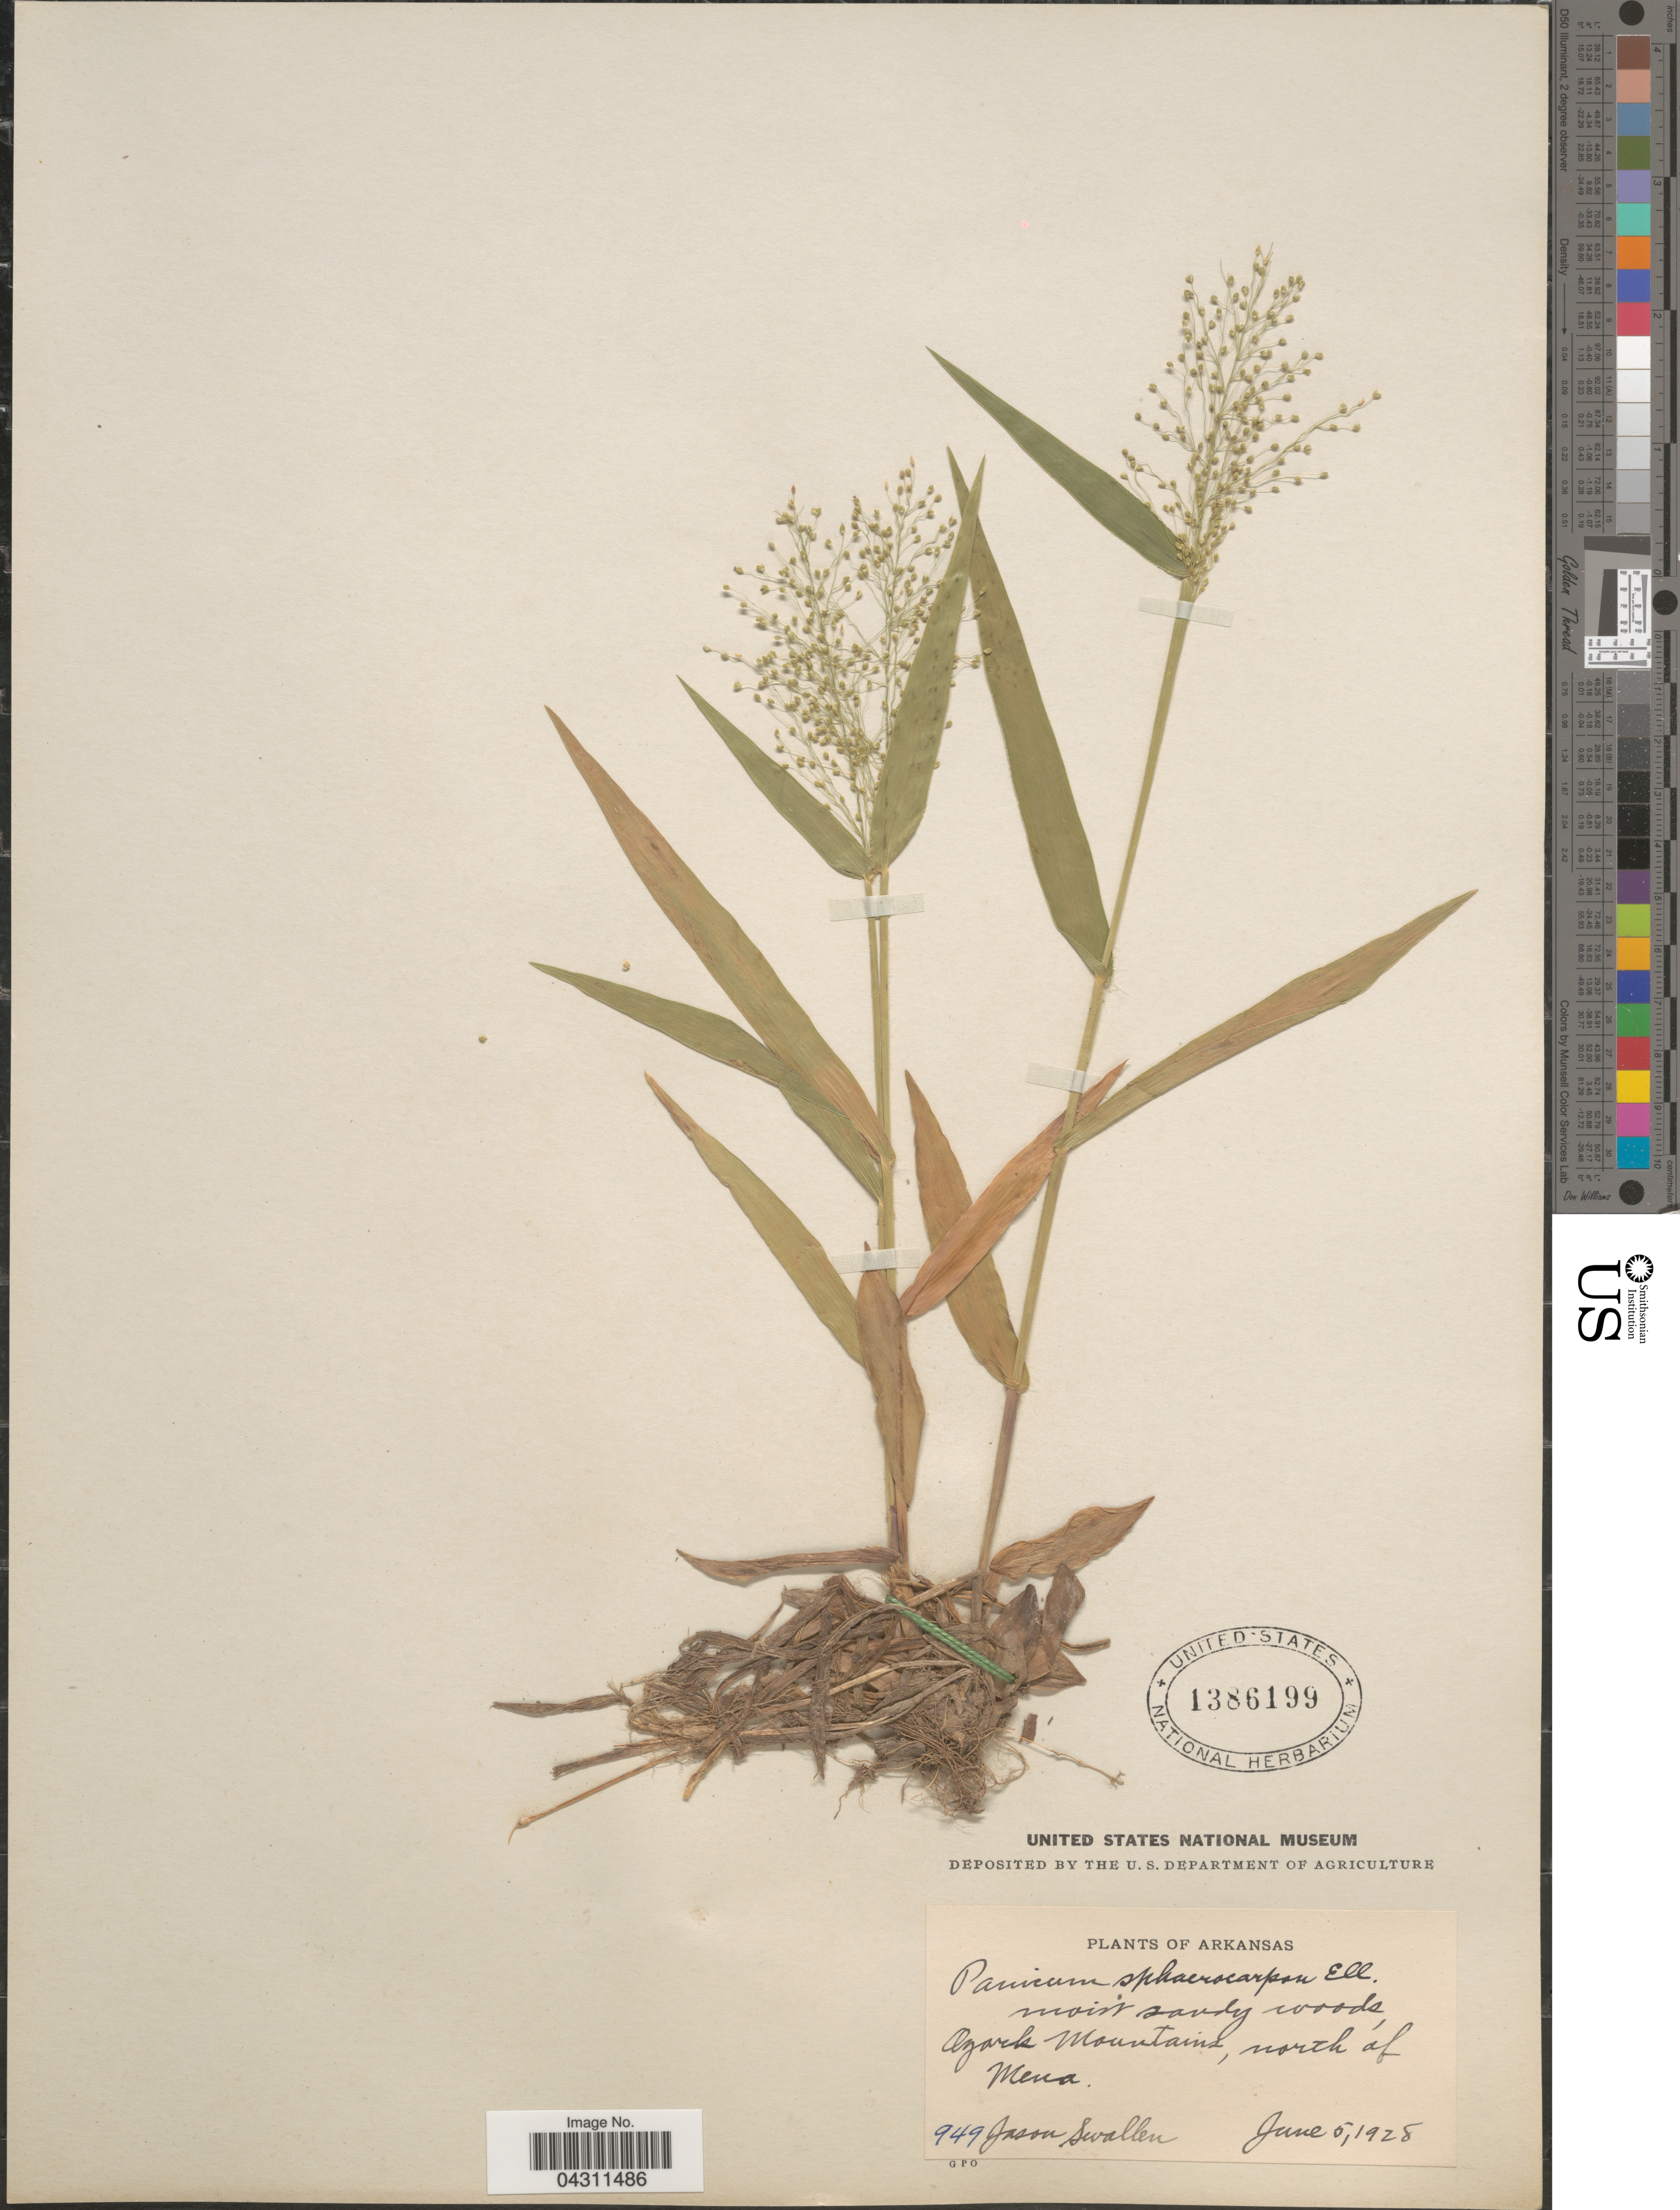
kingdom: Plantae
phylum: Tracheophyta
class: Liliopsida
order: Poales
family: Poaceae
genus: Dichanthelium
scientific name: Dichanthelium sphaerocarpon var. sphaerocarpon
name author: (Elliott) Gould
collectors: J. R. Swallen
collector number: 949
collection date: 1928-06-05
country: United States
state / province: Arkansas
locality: Moist sandy woods, Ozark Mountains, north of Mena.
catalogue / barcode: US 1386199